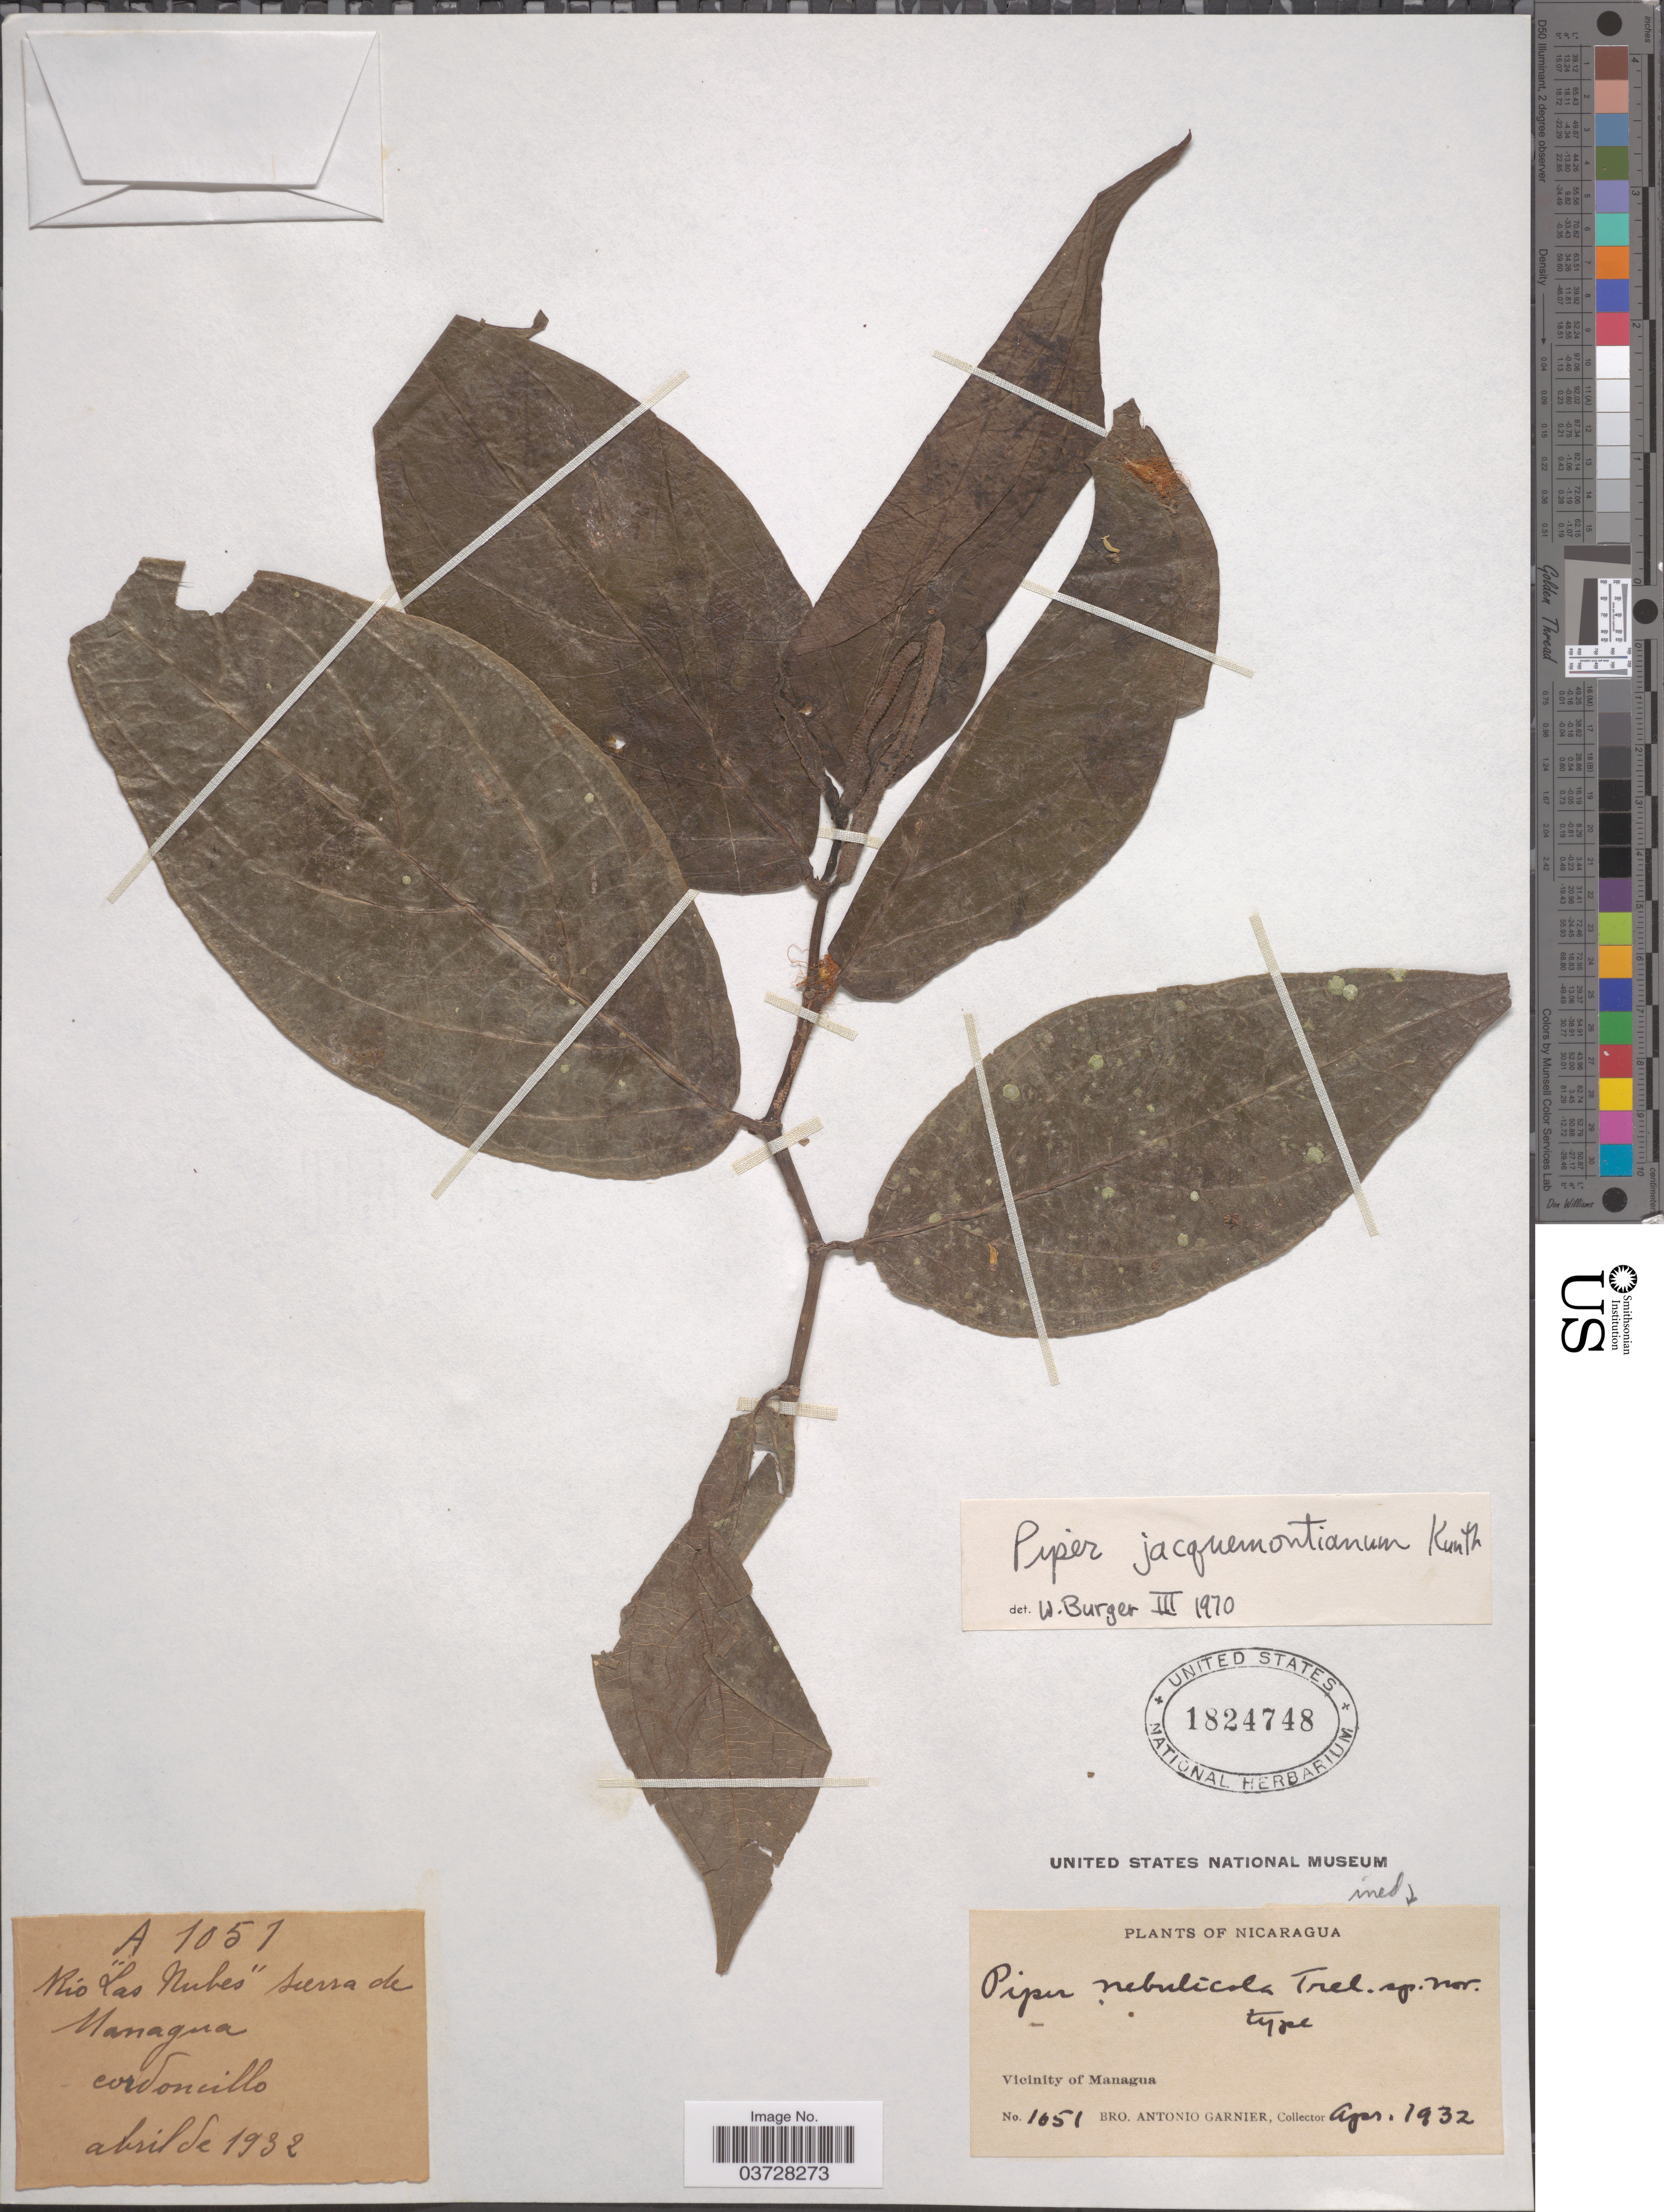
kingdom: Plantae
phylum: Tracheophyta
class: Magnoliopsida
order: Piperales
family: Piperaceae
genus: Piper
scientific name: Piper jacquemontianum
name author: Kunth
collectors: Bro. A. Garnier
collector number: A 1051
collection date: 1932-04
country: Nicaragua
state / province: Managua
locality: Vicinity of Managua. Rio "Las Nubes" Sierra de Managua.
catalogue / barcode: US 1824748